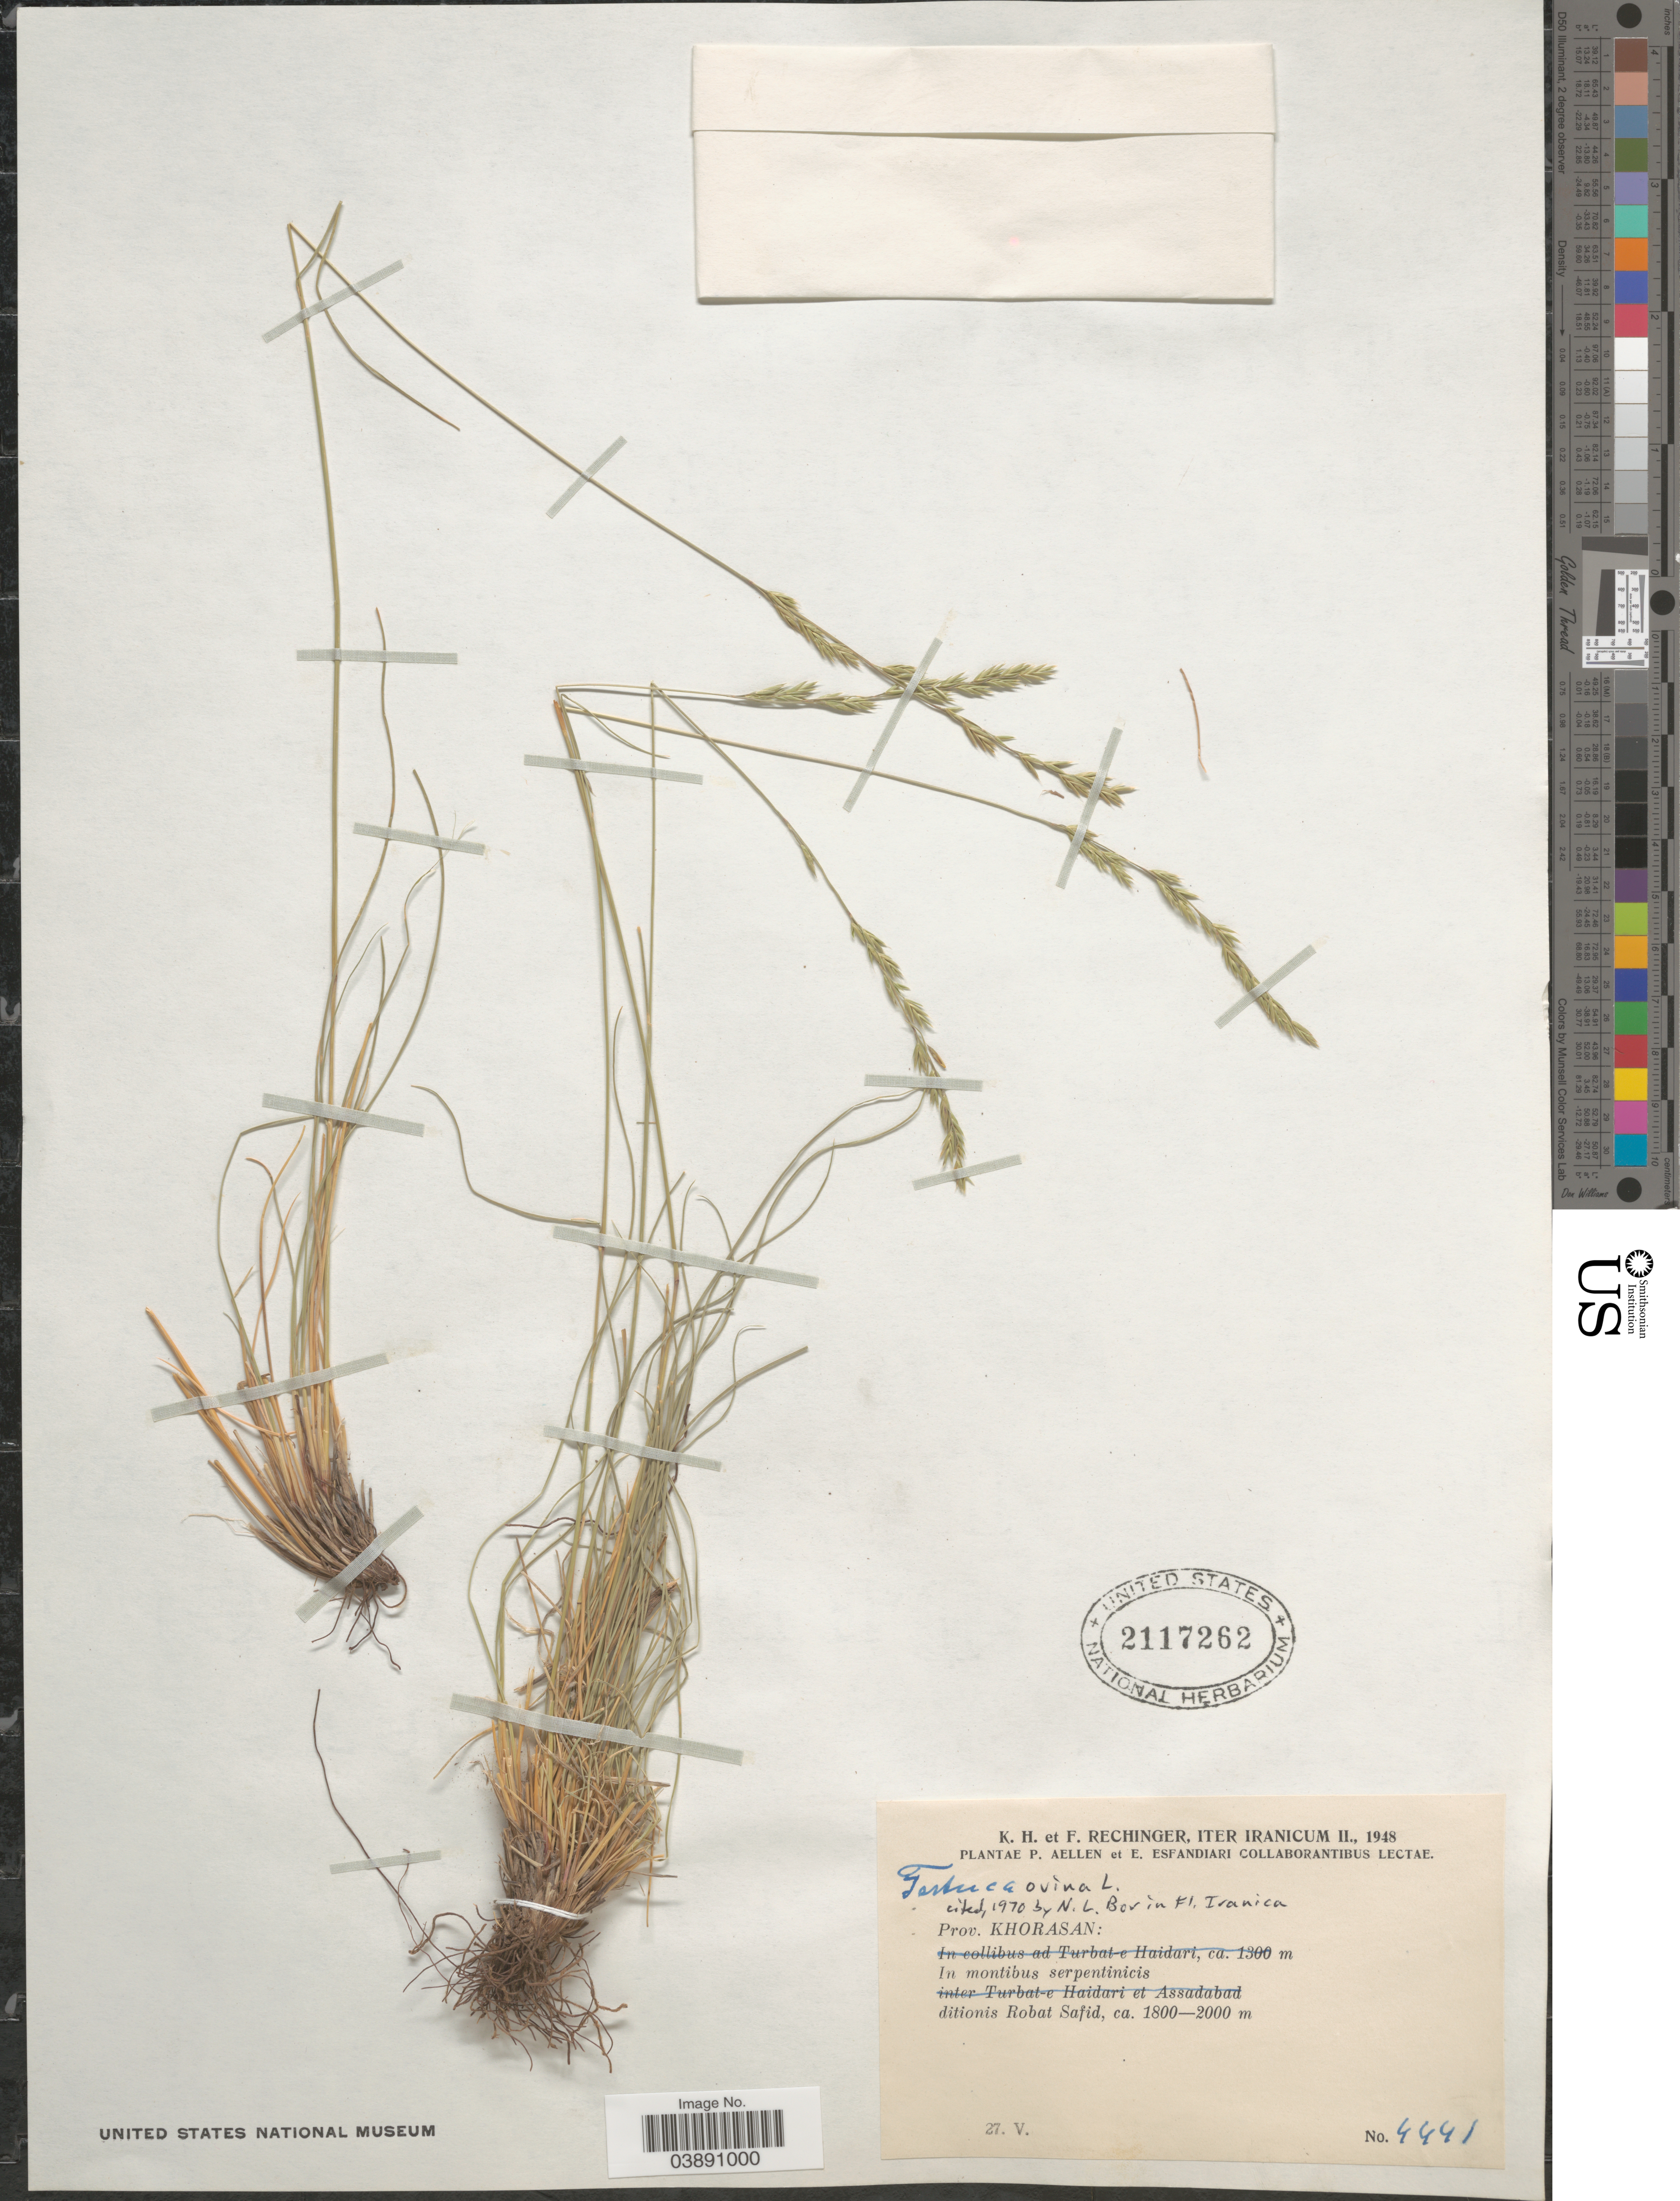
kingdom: Plantae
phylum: Tracheophyta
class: Liliopsida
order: Poales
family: Poaceae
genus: Festuca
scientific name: Festuca ovina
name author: L.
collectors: K. H. Rechinger & F. Rechinger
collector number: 4441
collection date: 1948-05-27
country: Iran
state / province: Khorasan [obsolete]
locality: Iter Iranicum II. Prov. Khorasan: In montibus serpentinicis ditionis Robat Sajid.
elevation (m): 1800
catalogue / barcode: US 2117262